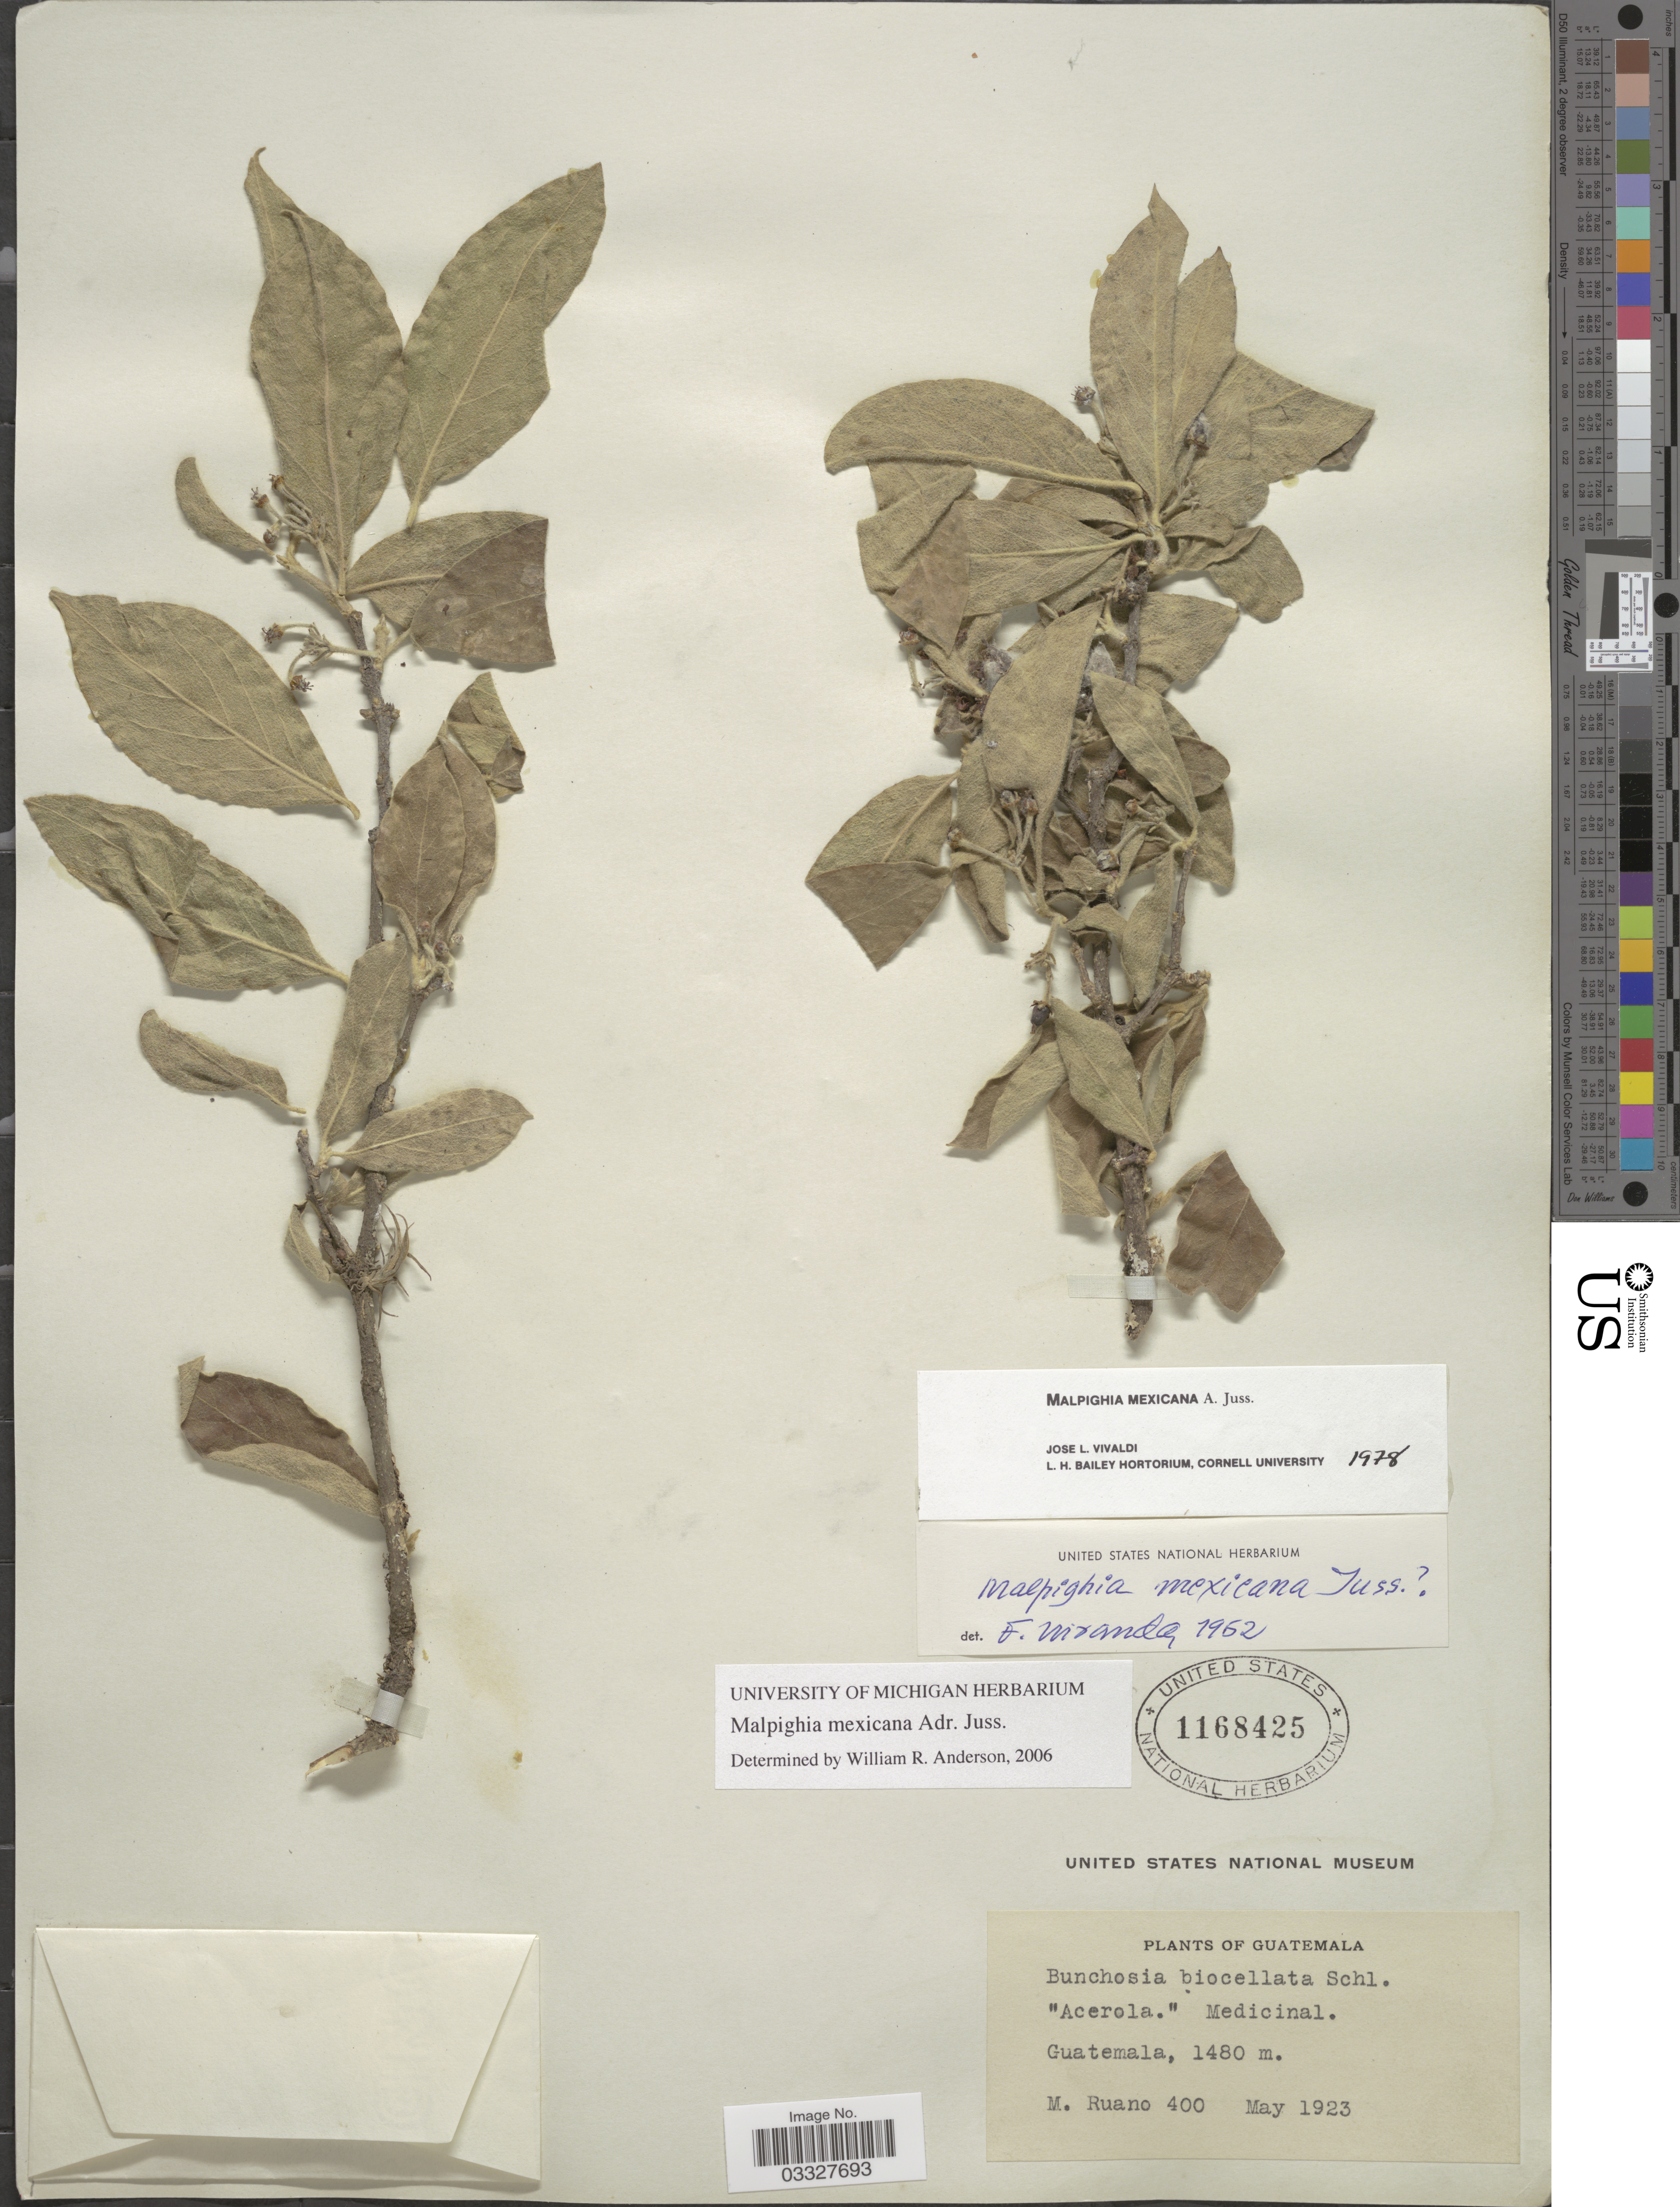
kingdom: Plantae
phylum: Tracheophyta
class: Magnoliopsida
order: Malpighiales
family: Malpighiaceae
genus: Malpighia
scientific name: Malpighia mexicana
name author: A. Juss.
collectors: M. Ruano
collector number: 400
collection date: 1923-05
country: Guatemala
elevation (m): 1480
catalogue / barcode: US 1168425